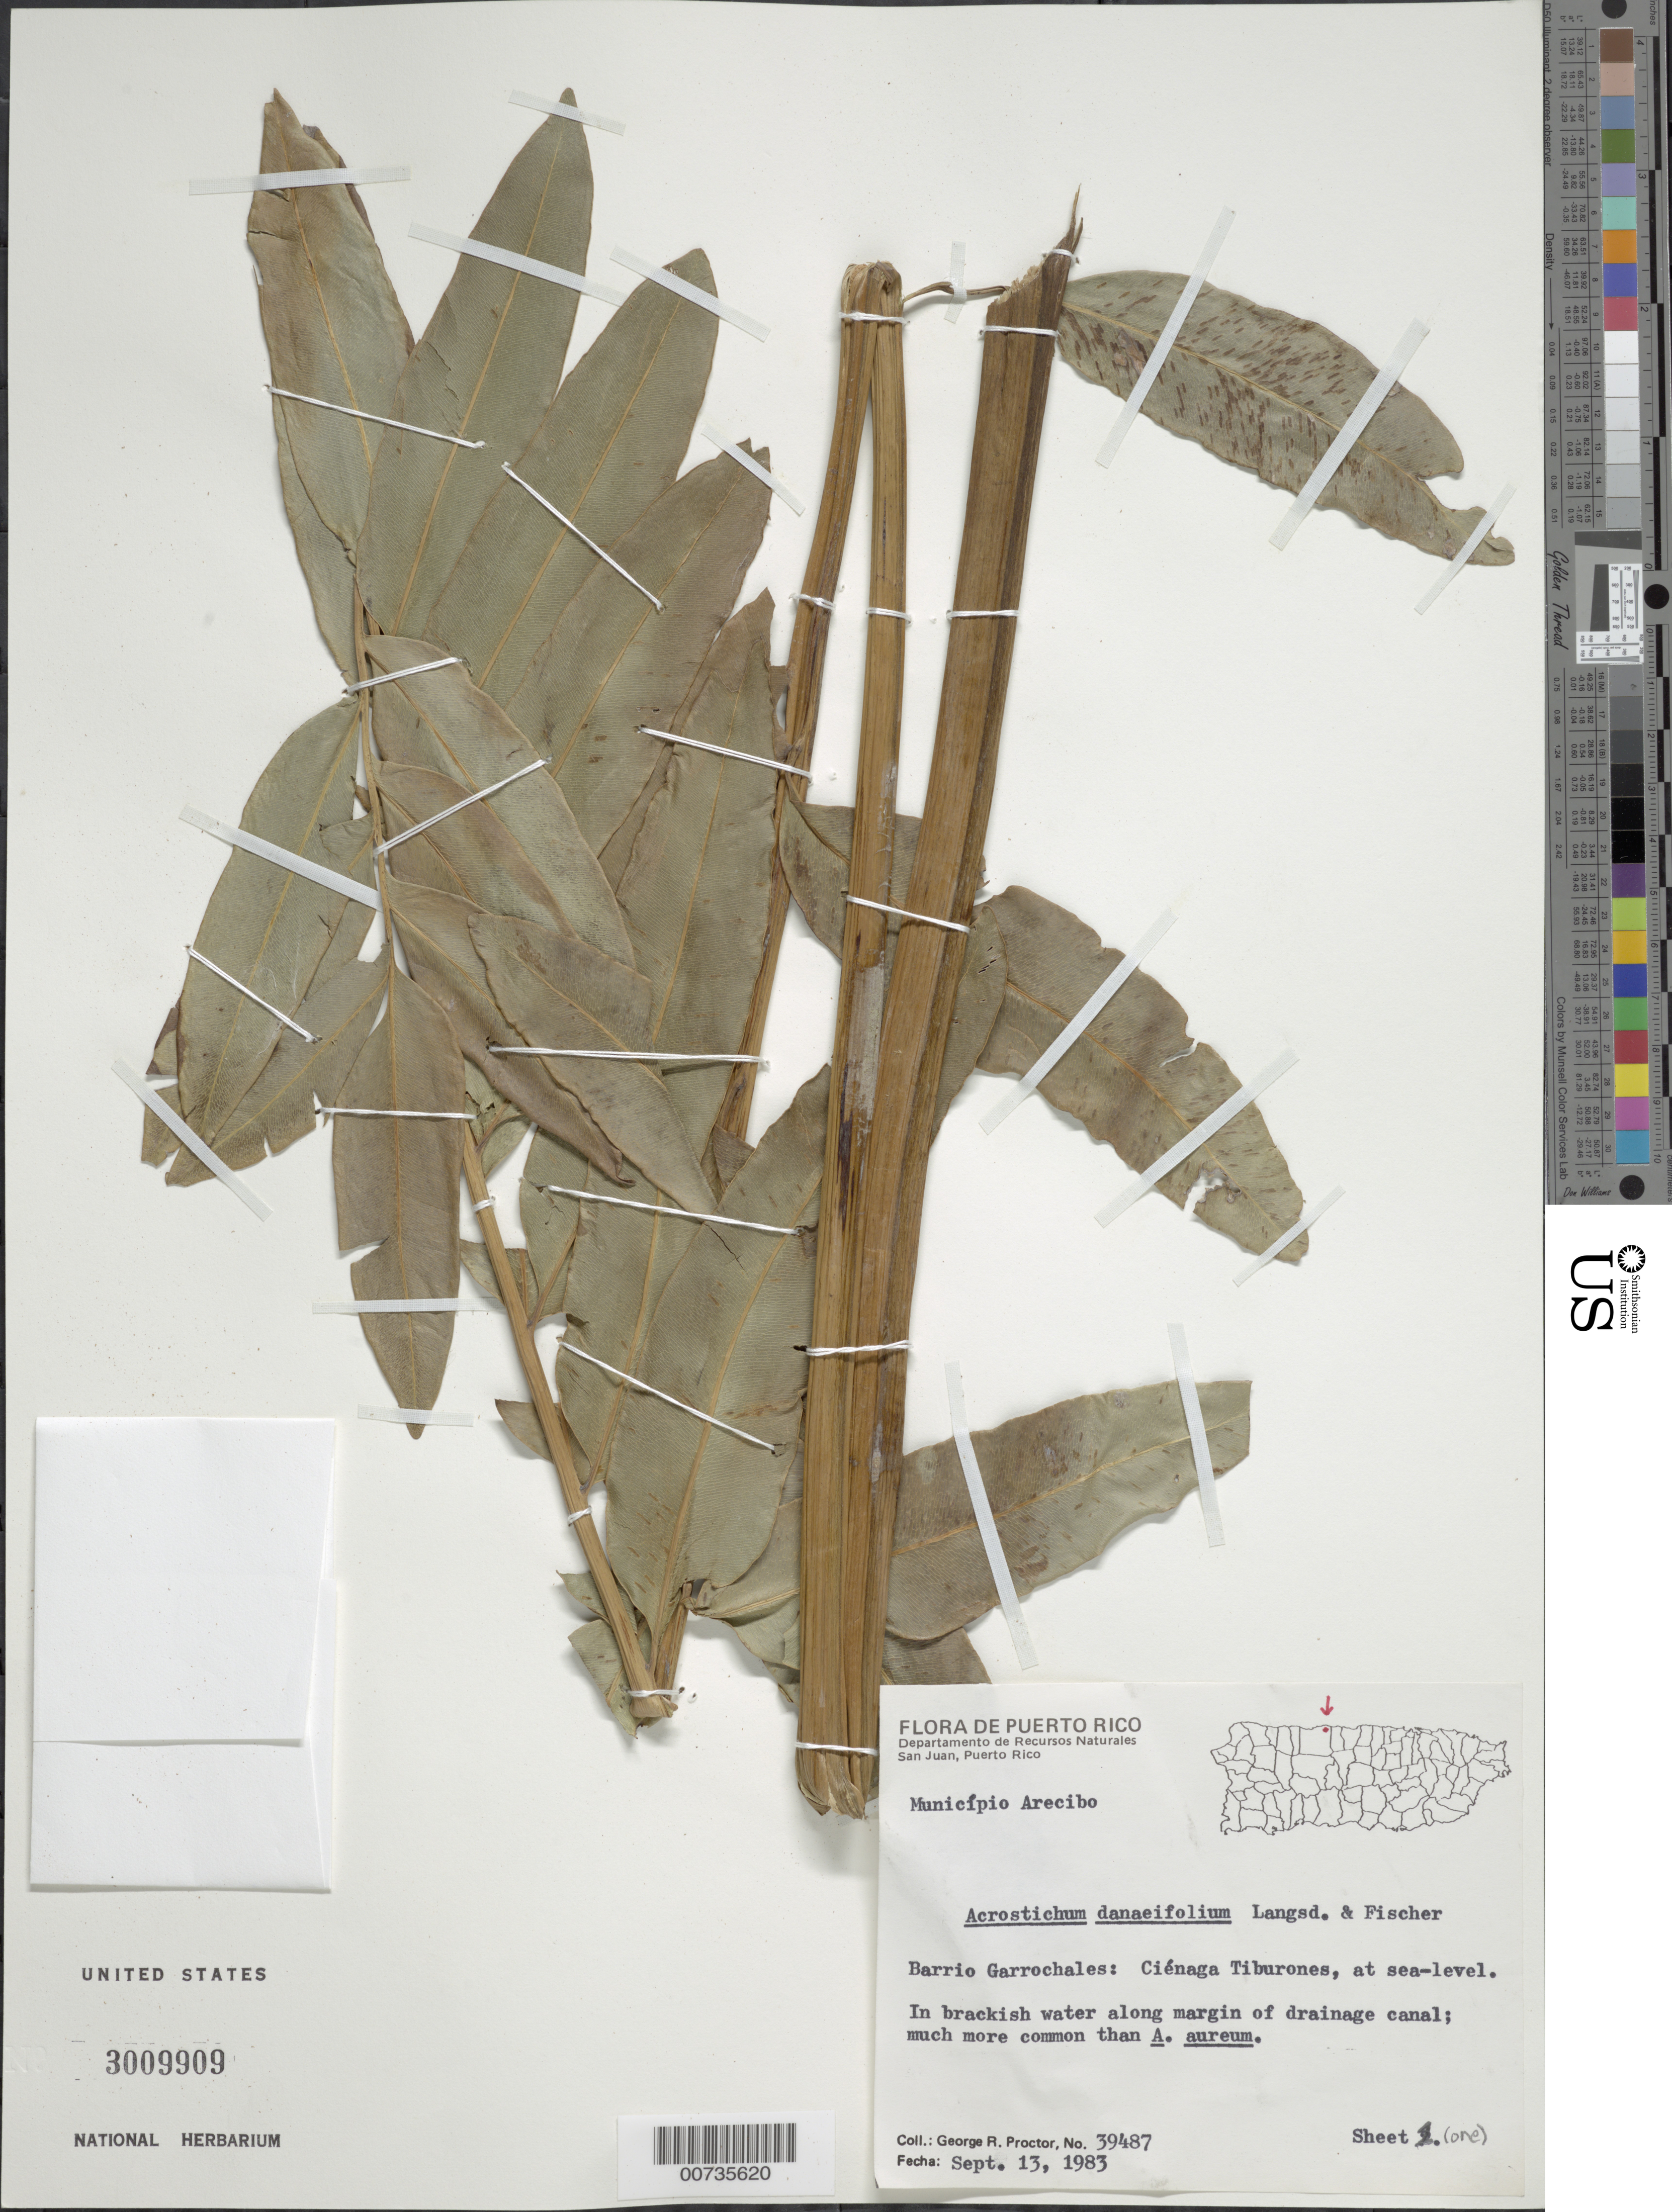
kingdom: Plantae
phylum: Tracheophyta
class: Polypodiopsida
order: Polypodiales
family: Pteridaceae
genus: Acrostichum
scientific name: Acrostichum danaeifolium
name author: Langsd. & Fisch.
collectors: G. R. Proctor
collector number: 39487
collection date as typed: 13 Sep 1983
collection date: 1983-09-13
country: Puerto Rico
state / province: Arecibo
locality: Barrio Garrachales: Ciénaga Tiburones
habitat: In brackish water along margin of drainage canal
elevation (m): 0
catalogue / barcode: US 3009909